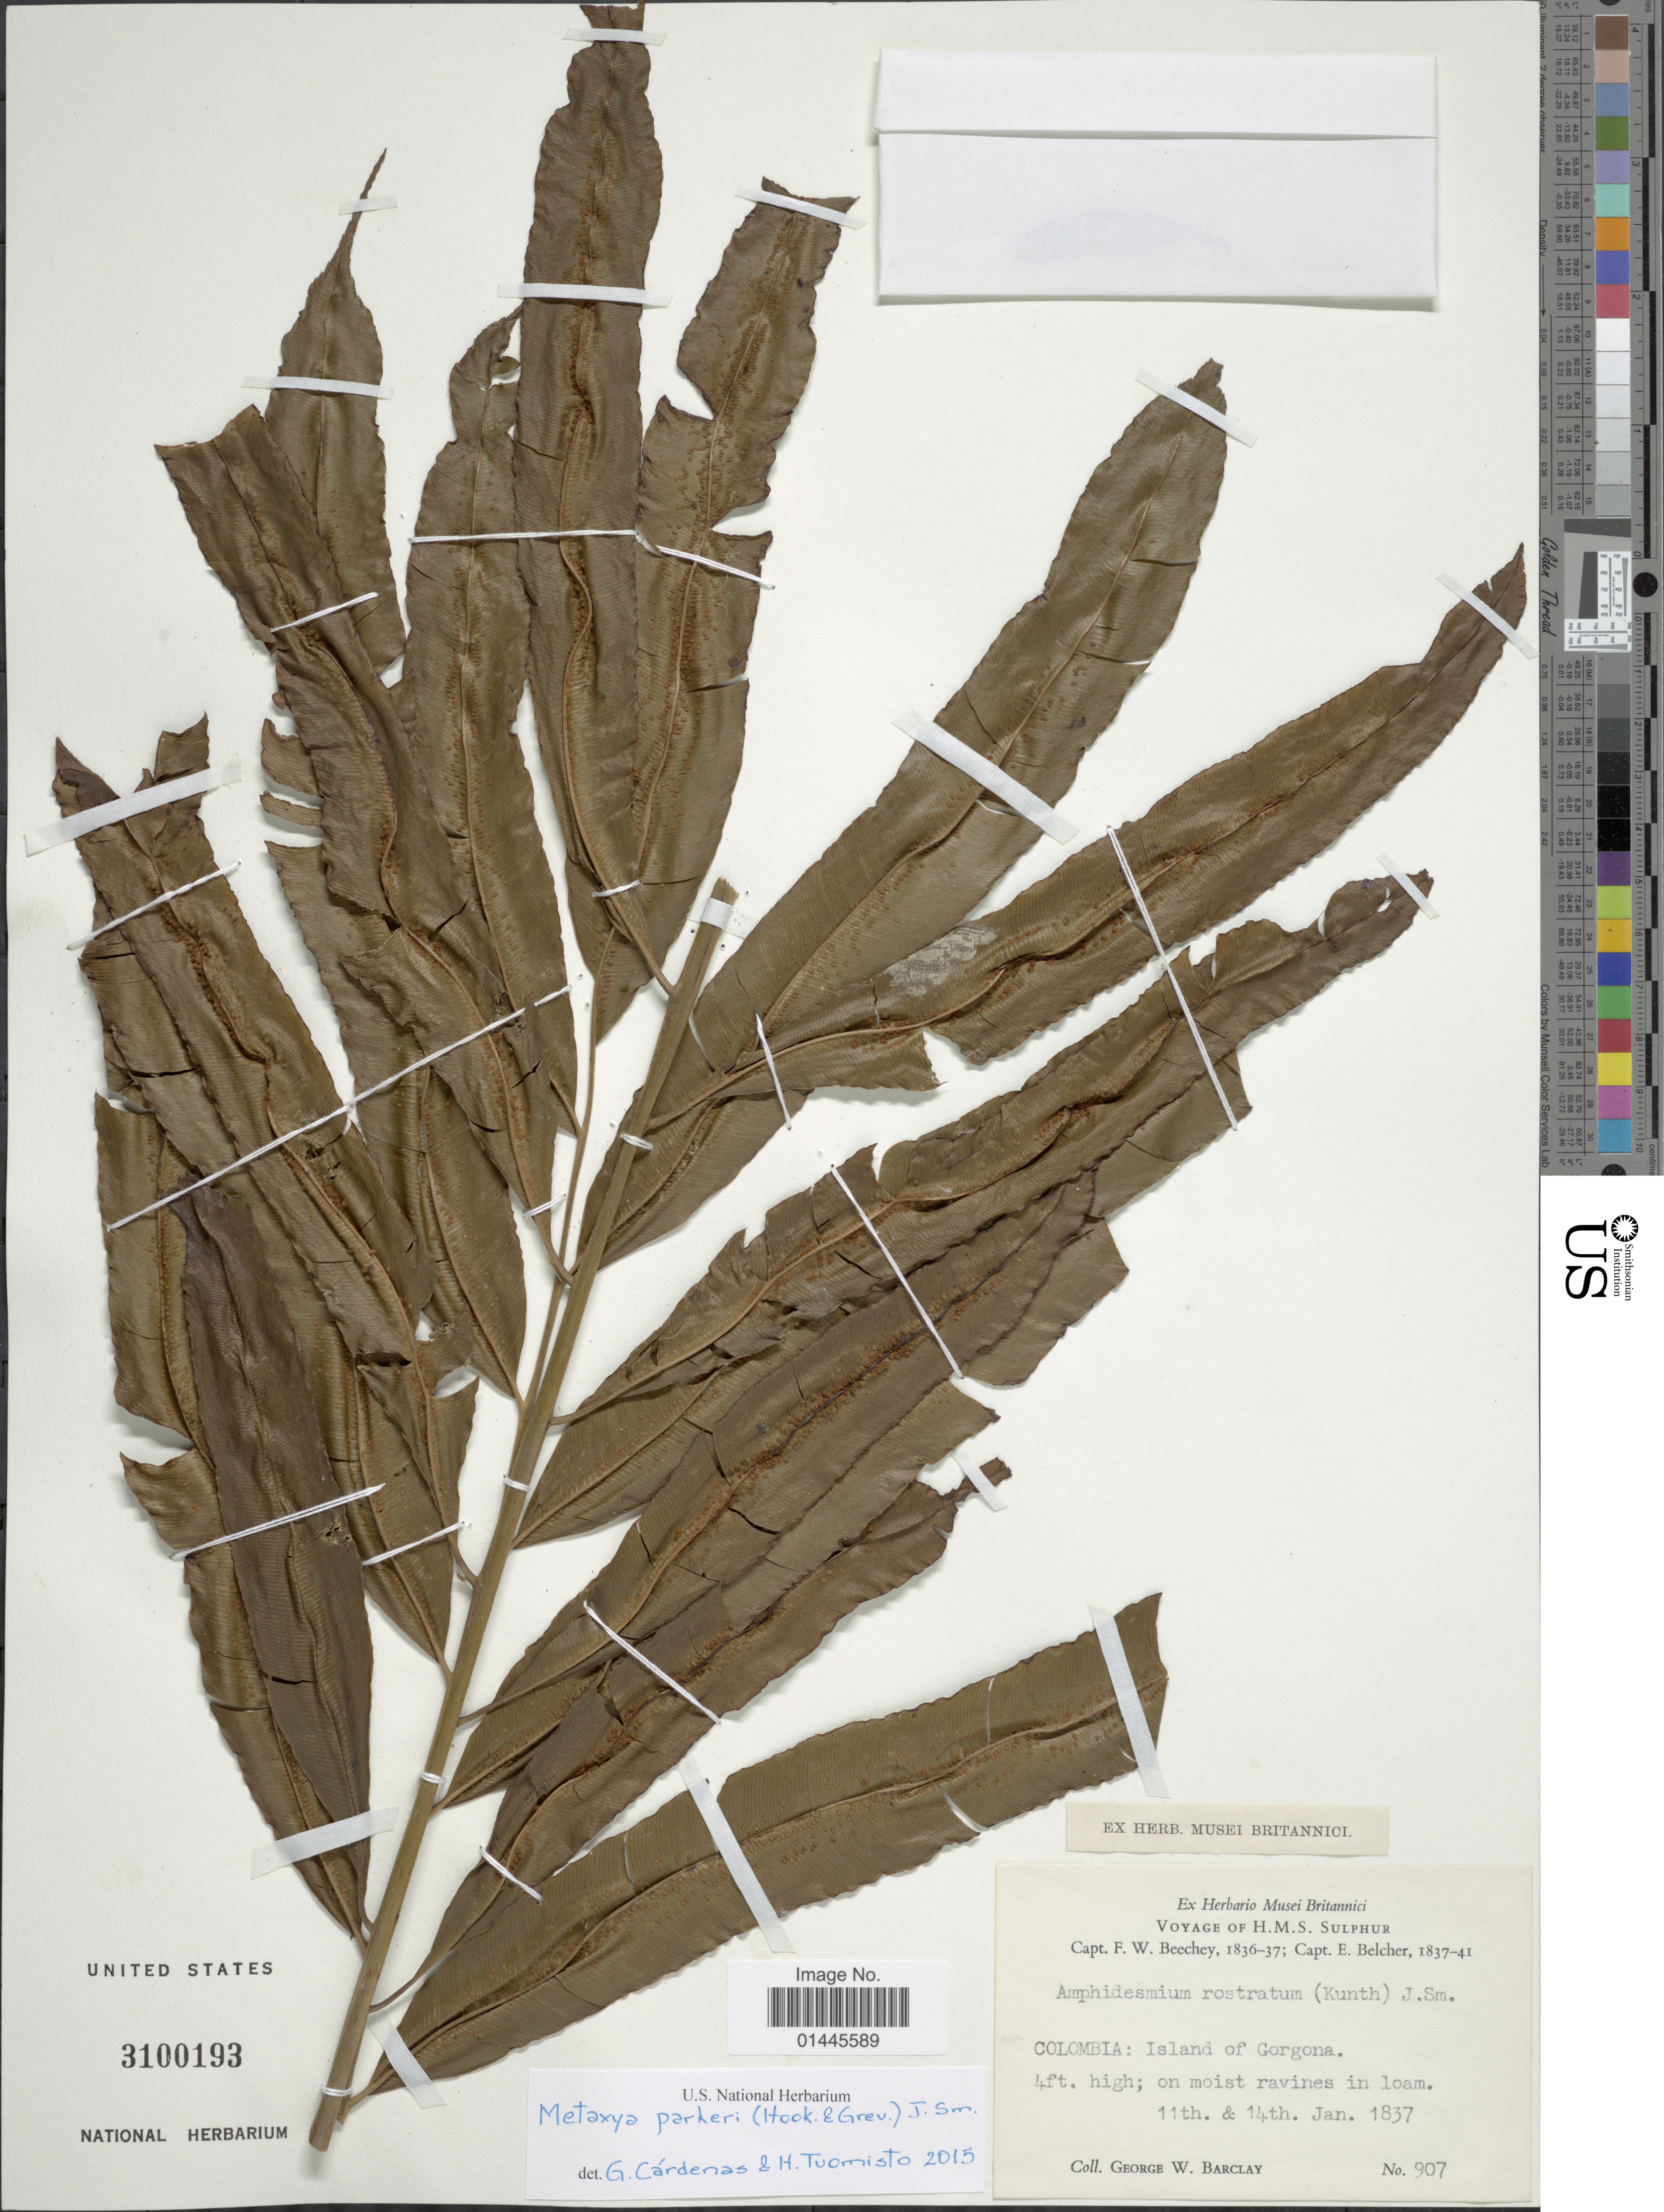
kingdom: Plantae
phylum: Tracheophyta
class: Polypodiopsida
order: Cyatheales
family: Metaxyaceae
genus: Metaxya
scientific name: Metaxya parkeri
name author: (Hook. & Grev.) J. Sm.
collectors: G. W. Barclay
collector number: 907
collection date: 1837-01-11/1837-01-14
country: Colombia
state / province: Cauca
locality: Island of Gorgona.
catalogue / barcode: US 3100193